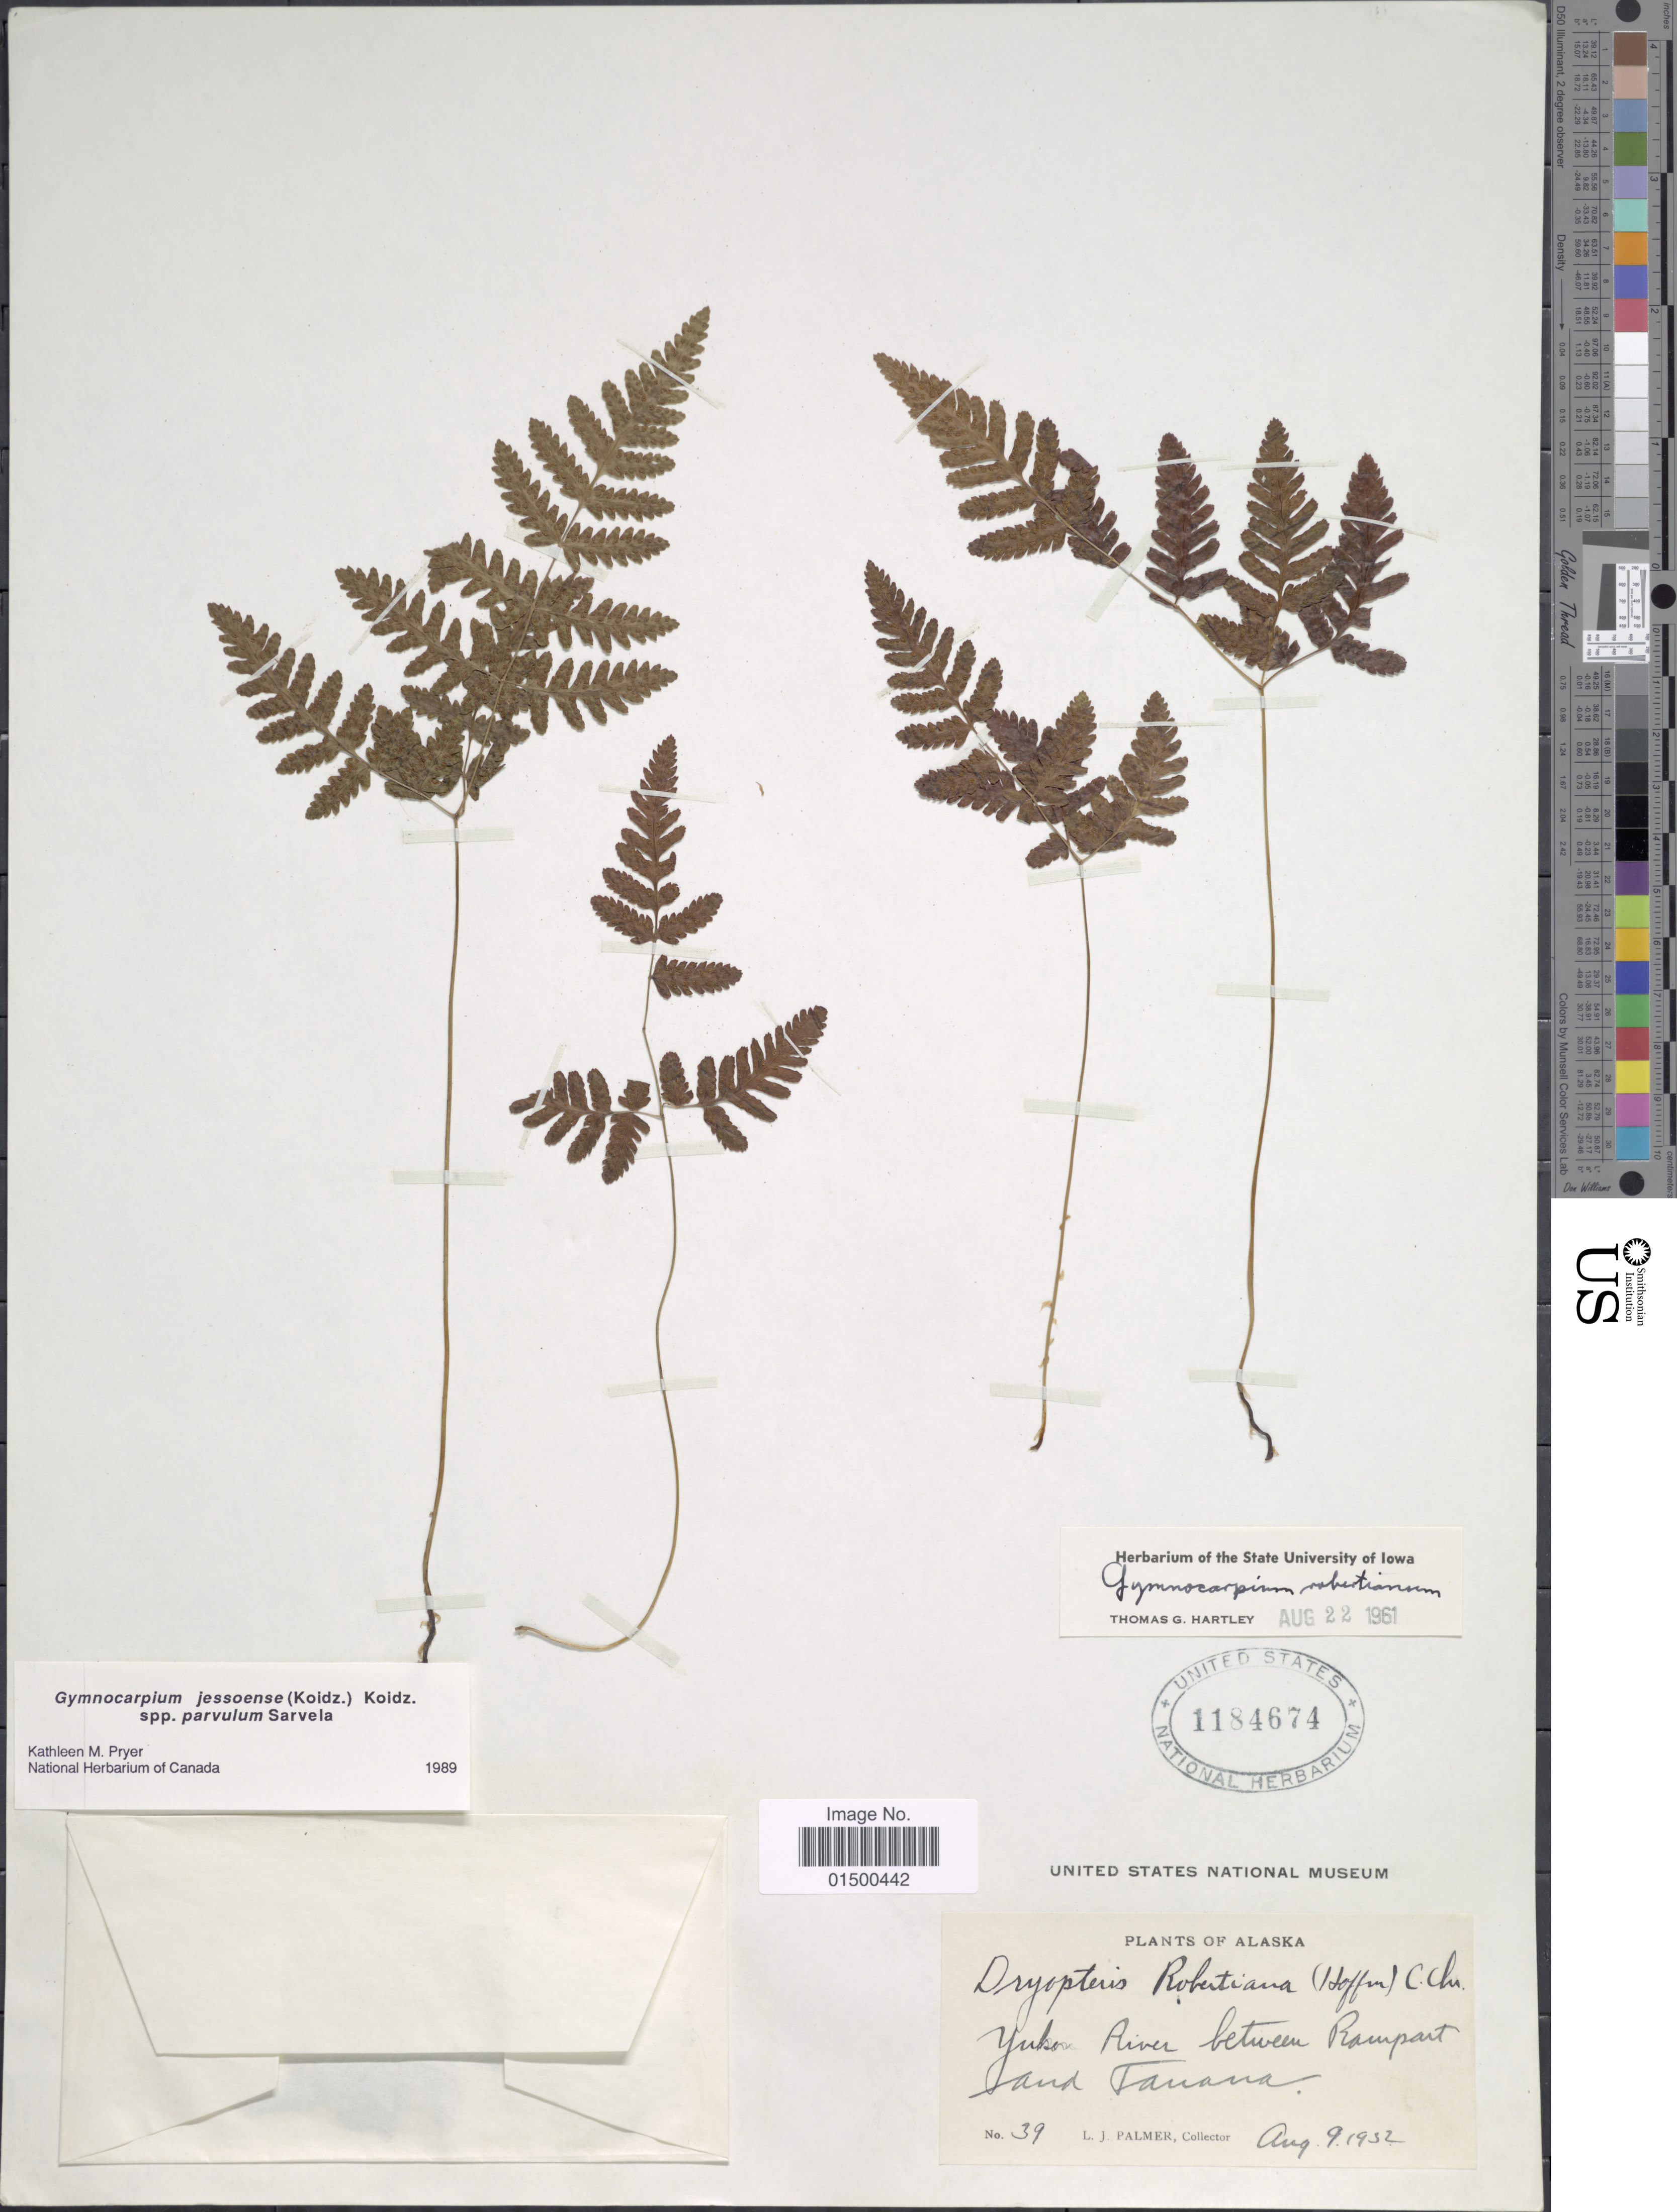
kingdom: Plantae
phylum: Tracheophyta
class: Polypodiopsida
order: Polypodiales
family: Cystopteridaceae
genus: Gymnocarpium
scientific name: Gymnocarpium jessoense subsp. parvulum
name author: Sarvela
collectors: L. J. Palmer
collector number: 39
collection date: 1952-08-09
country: United States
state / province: Alaska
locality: Yukon River between Rampart and Tawana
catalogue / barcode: US 1184674